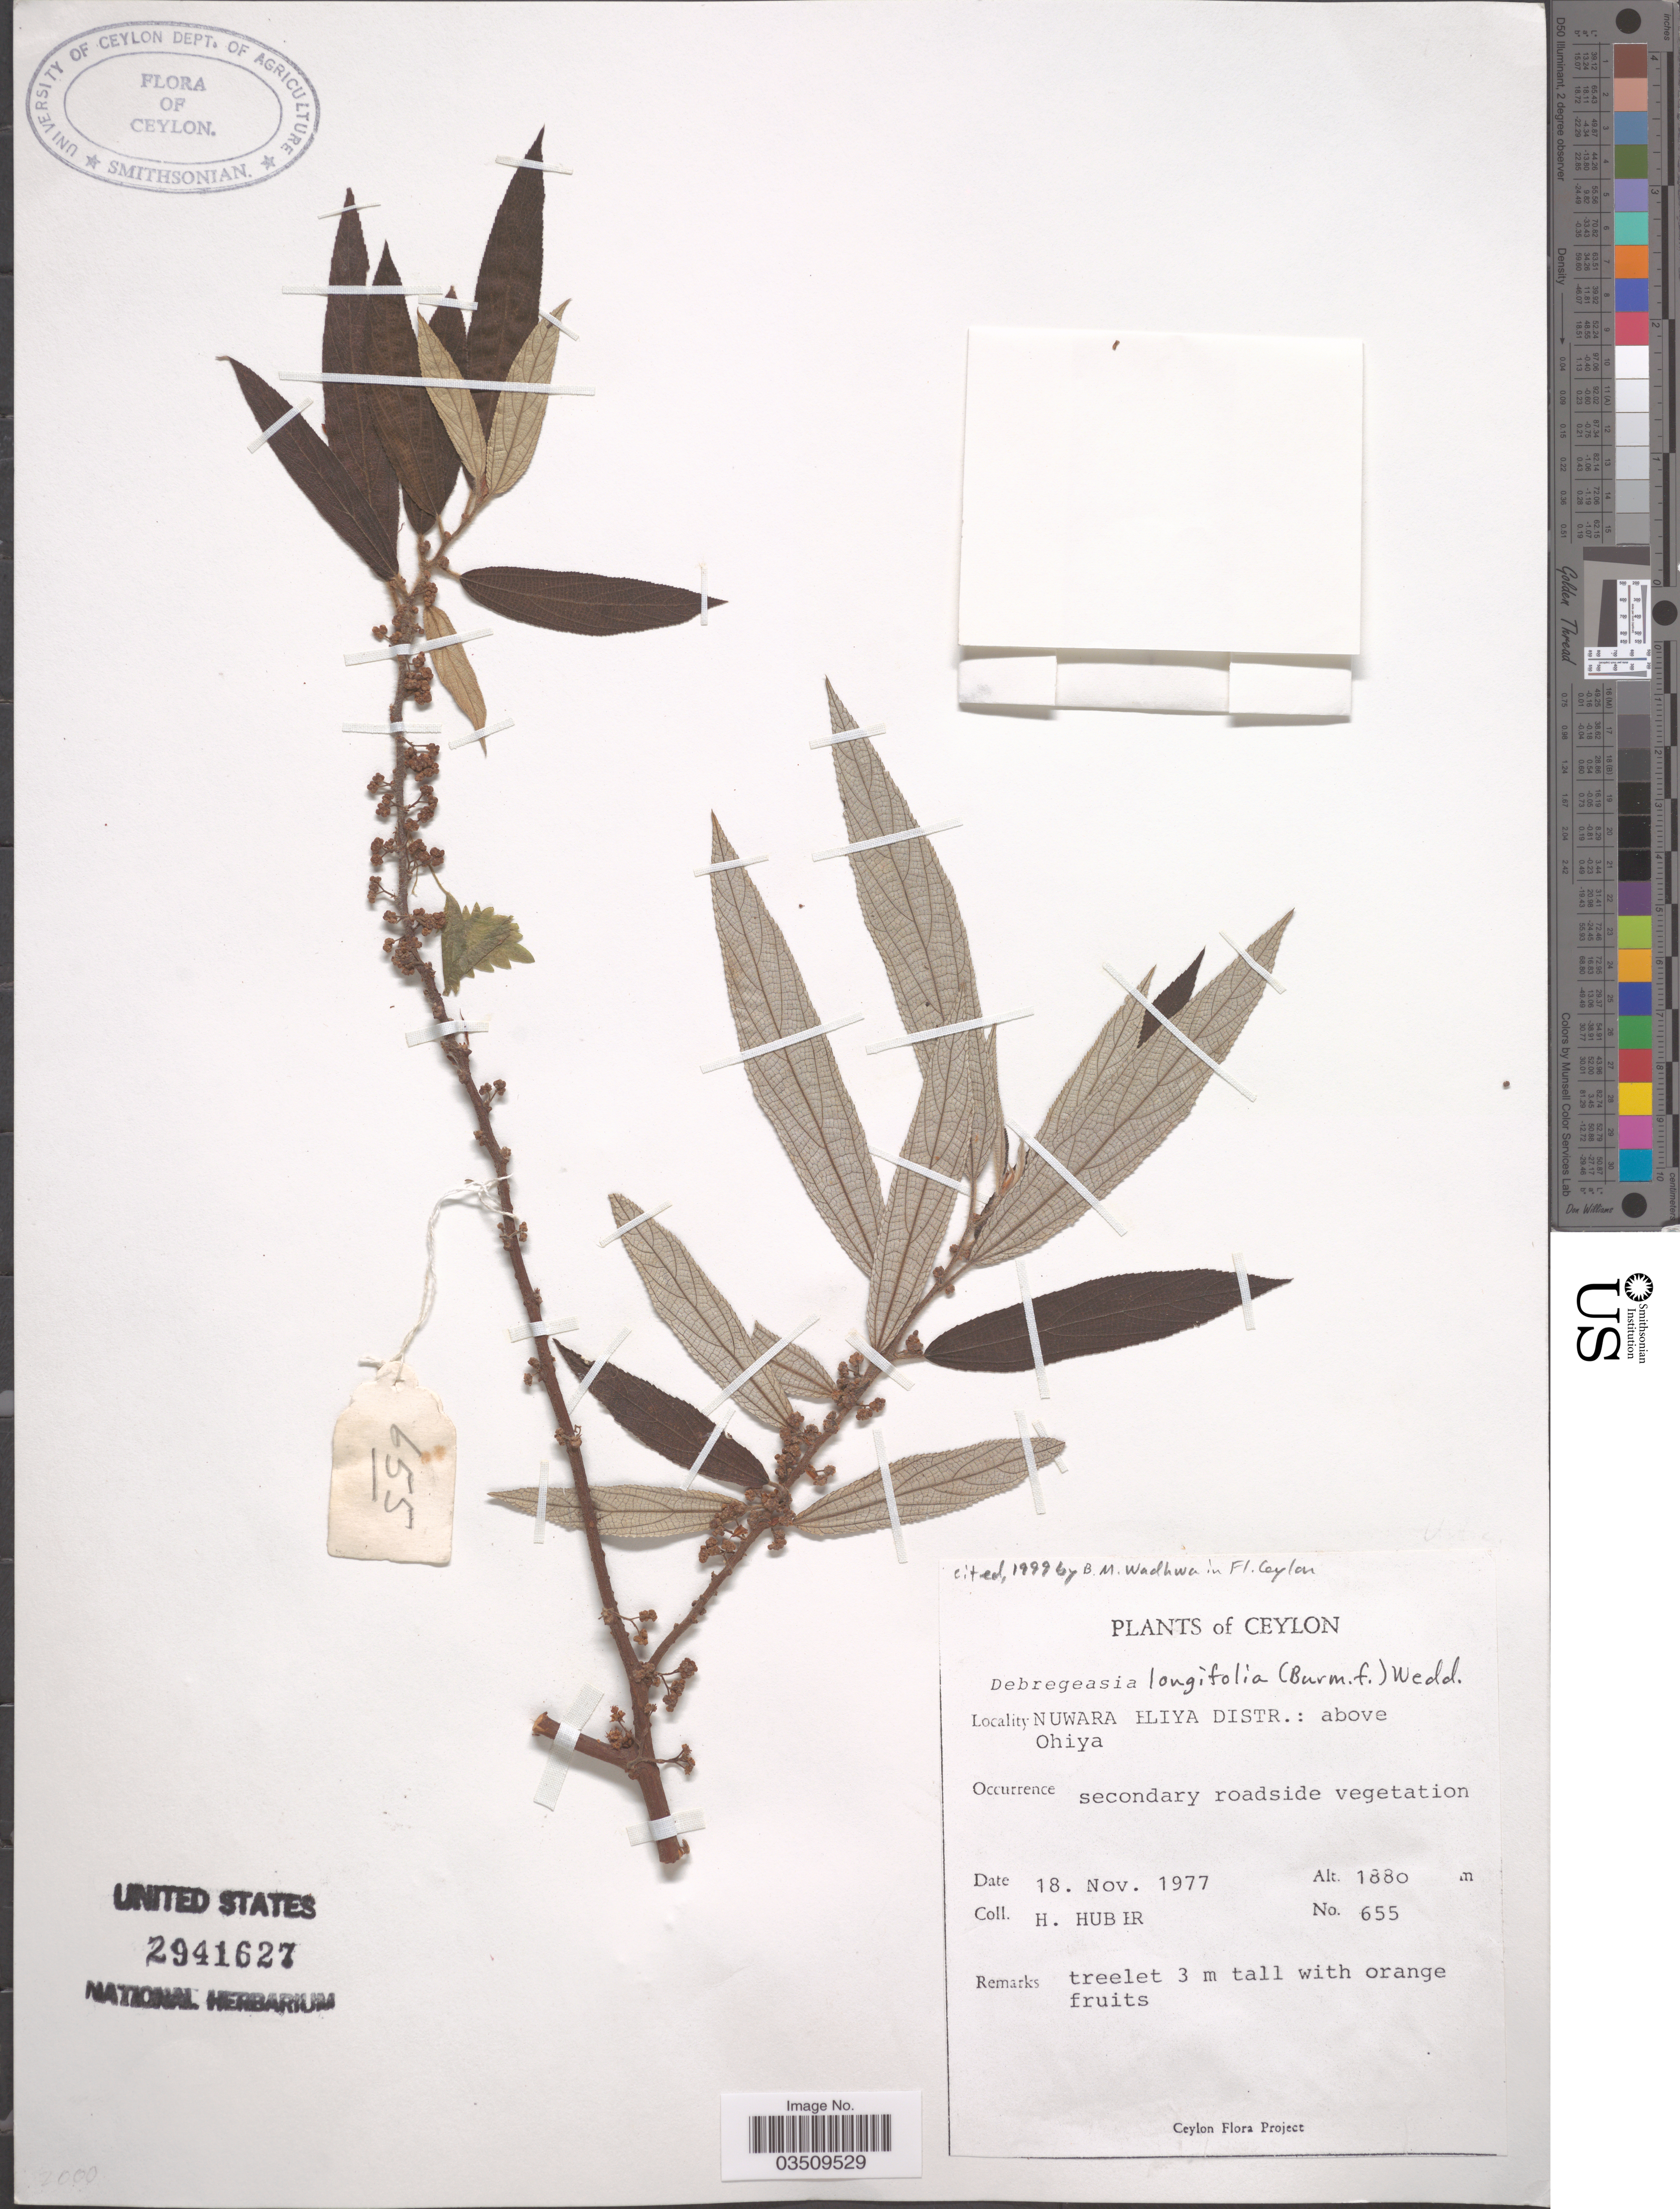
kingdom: Plantae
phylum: Tracheophyta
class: Magnoliopsida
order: Rosales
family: Urticaceae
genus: Debregeasia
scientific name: Debregeasia longifolia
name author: (Burm. f.) Wedd.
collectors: H. Huber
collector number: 655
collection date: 1977-11-18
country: Sri Lanka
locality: Ceylon. Nuwara Eliya Distr.: above Ohiya.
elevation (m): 1880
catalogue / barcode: US 2941627